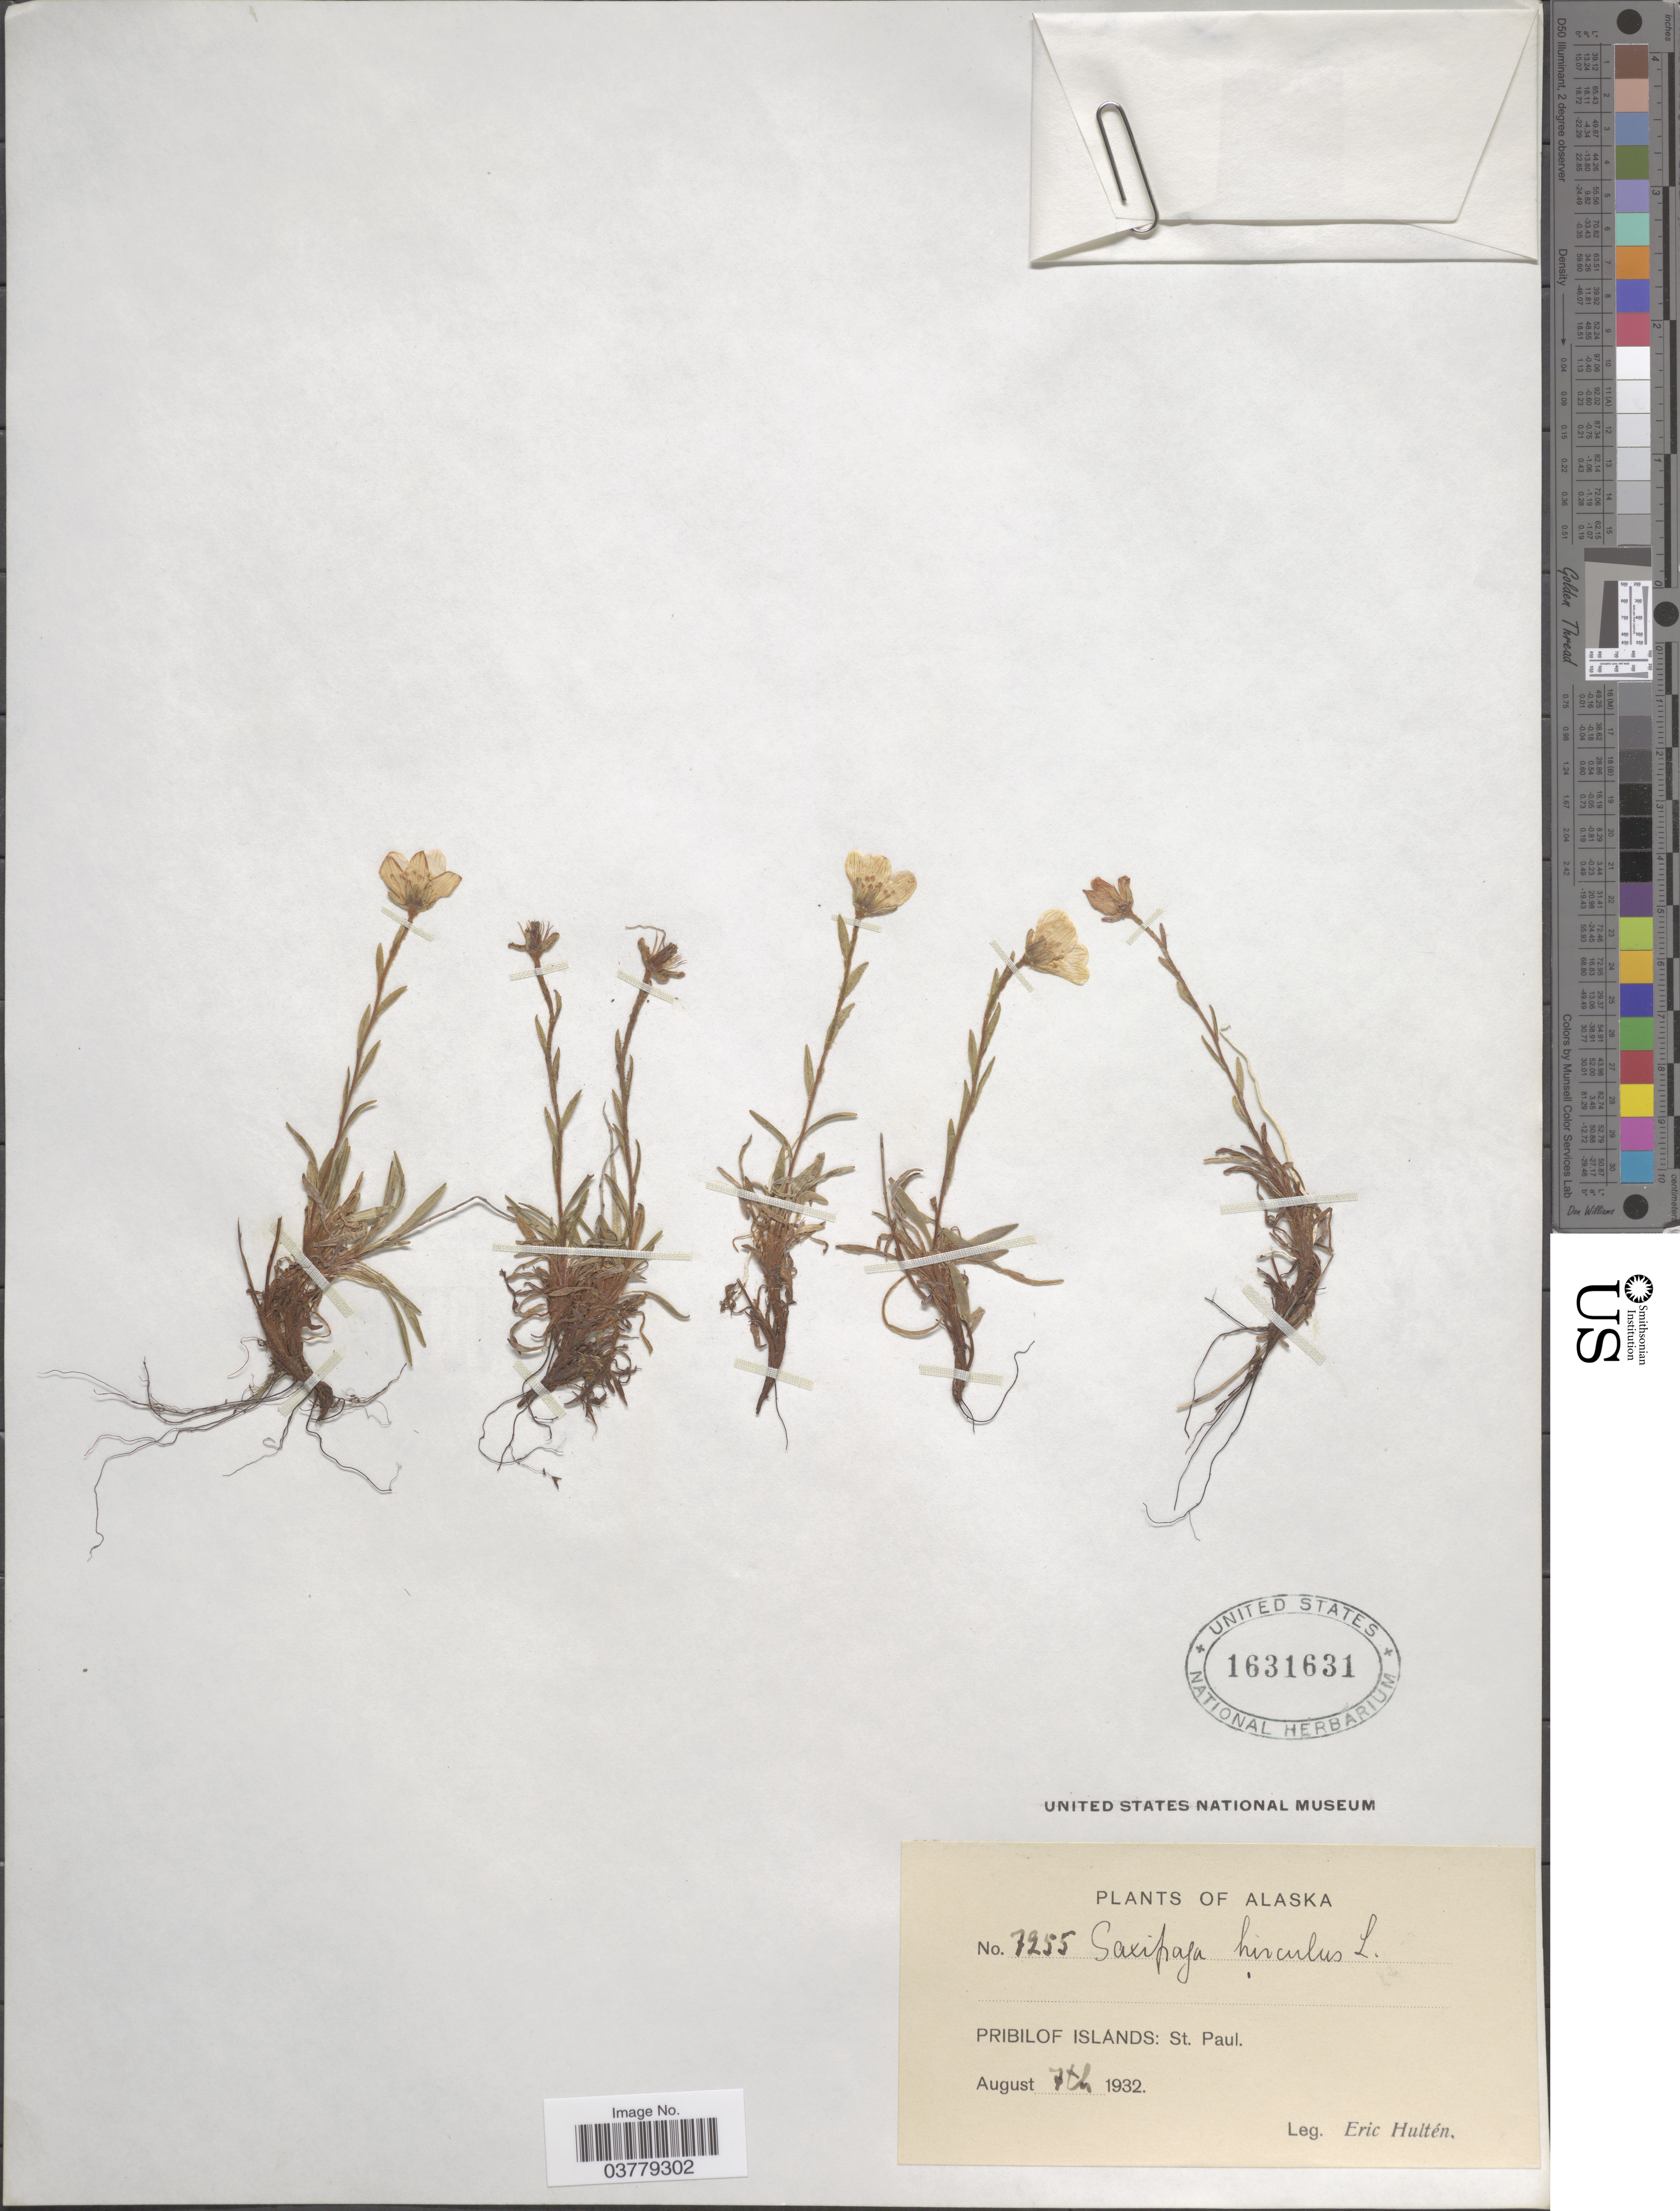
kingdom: Plantae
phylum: Tracheophyta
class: Magnoliopsida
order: Saxifragales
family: Saxifragaceae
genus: Saxifraga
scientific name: Saxifraga hirculus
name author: L.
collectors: E. G. Hultén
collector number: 7255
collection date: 1932-08-07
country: United States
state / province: Alaska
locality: Pribilof Islands: St. Paul.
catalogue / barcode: US 1631631